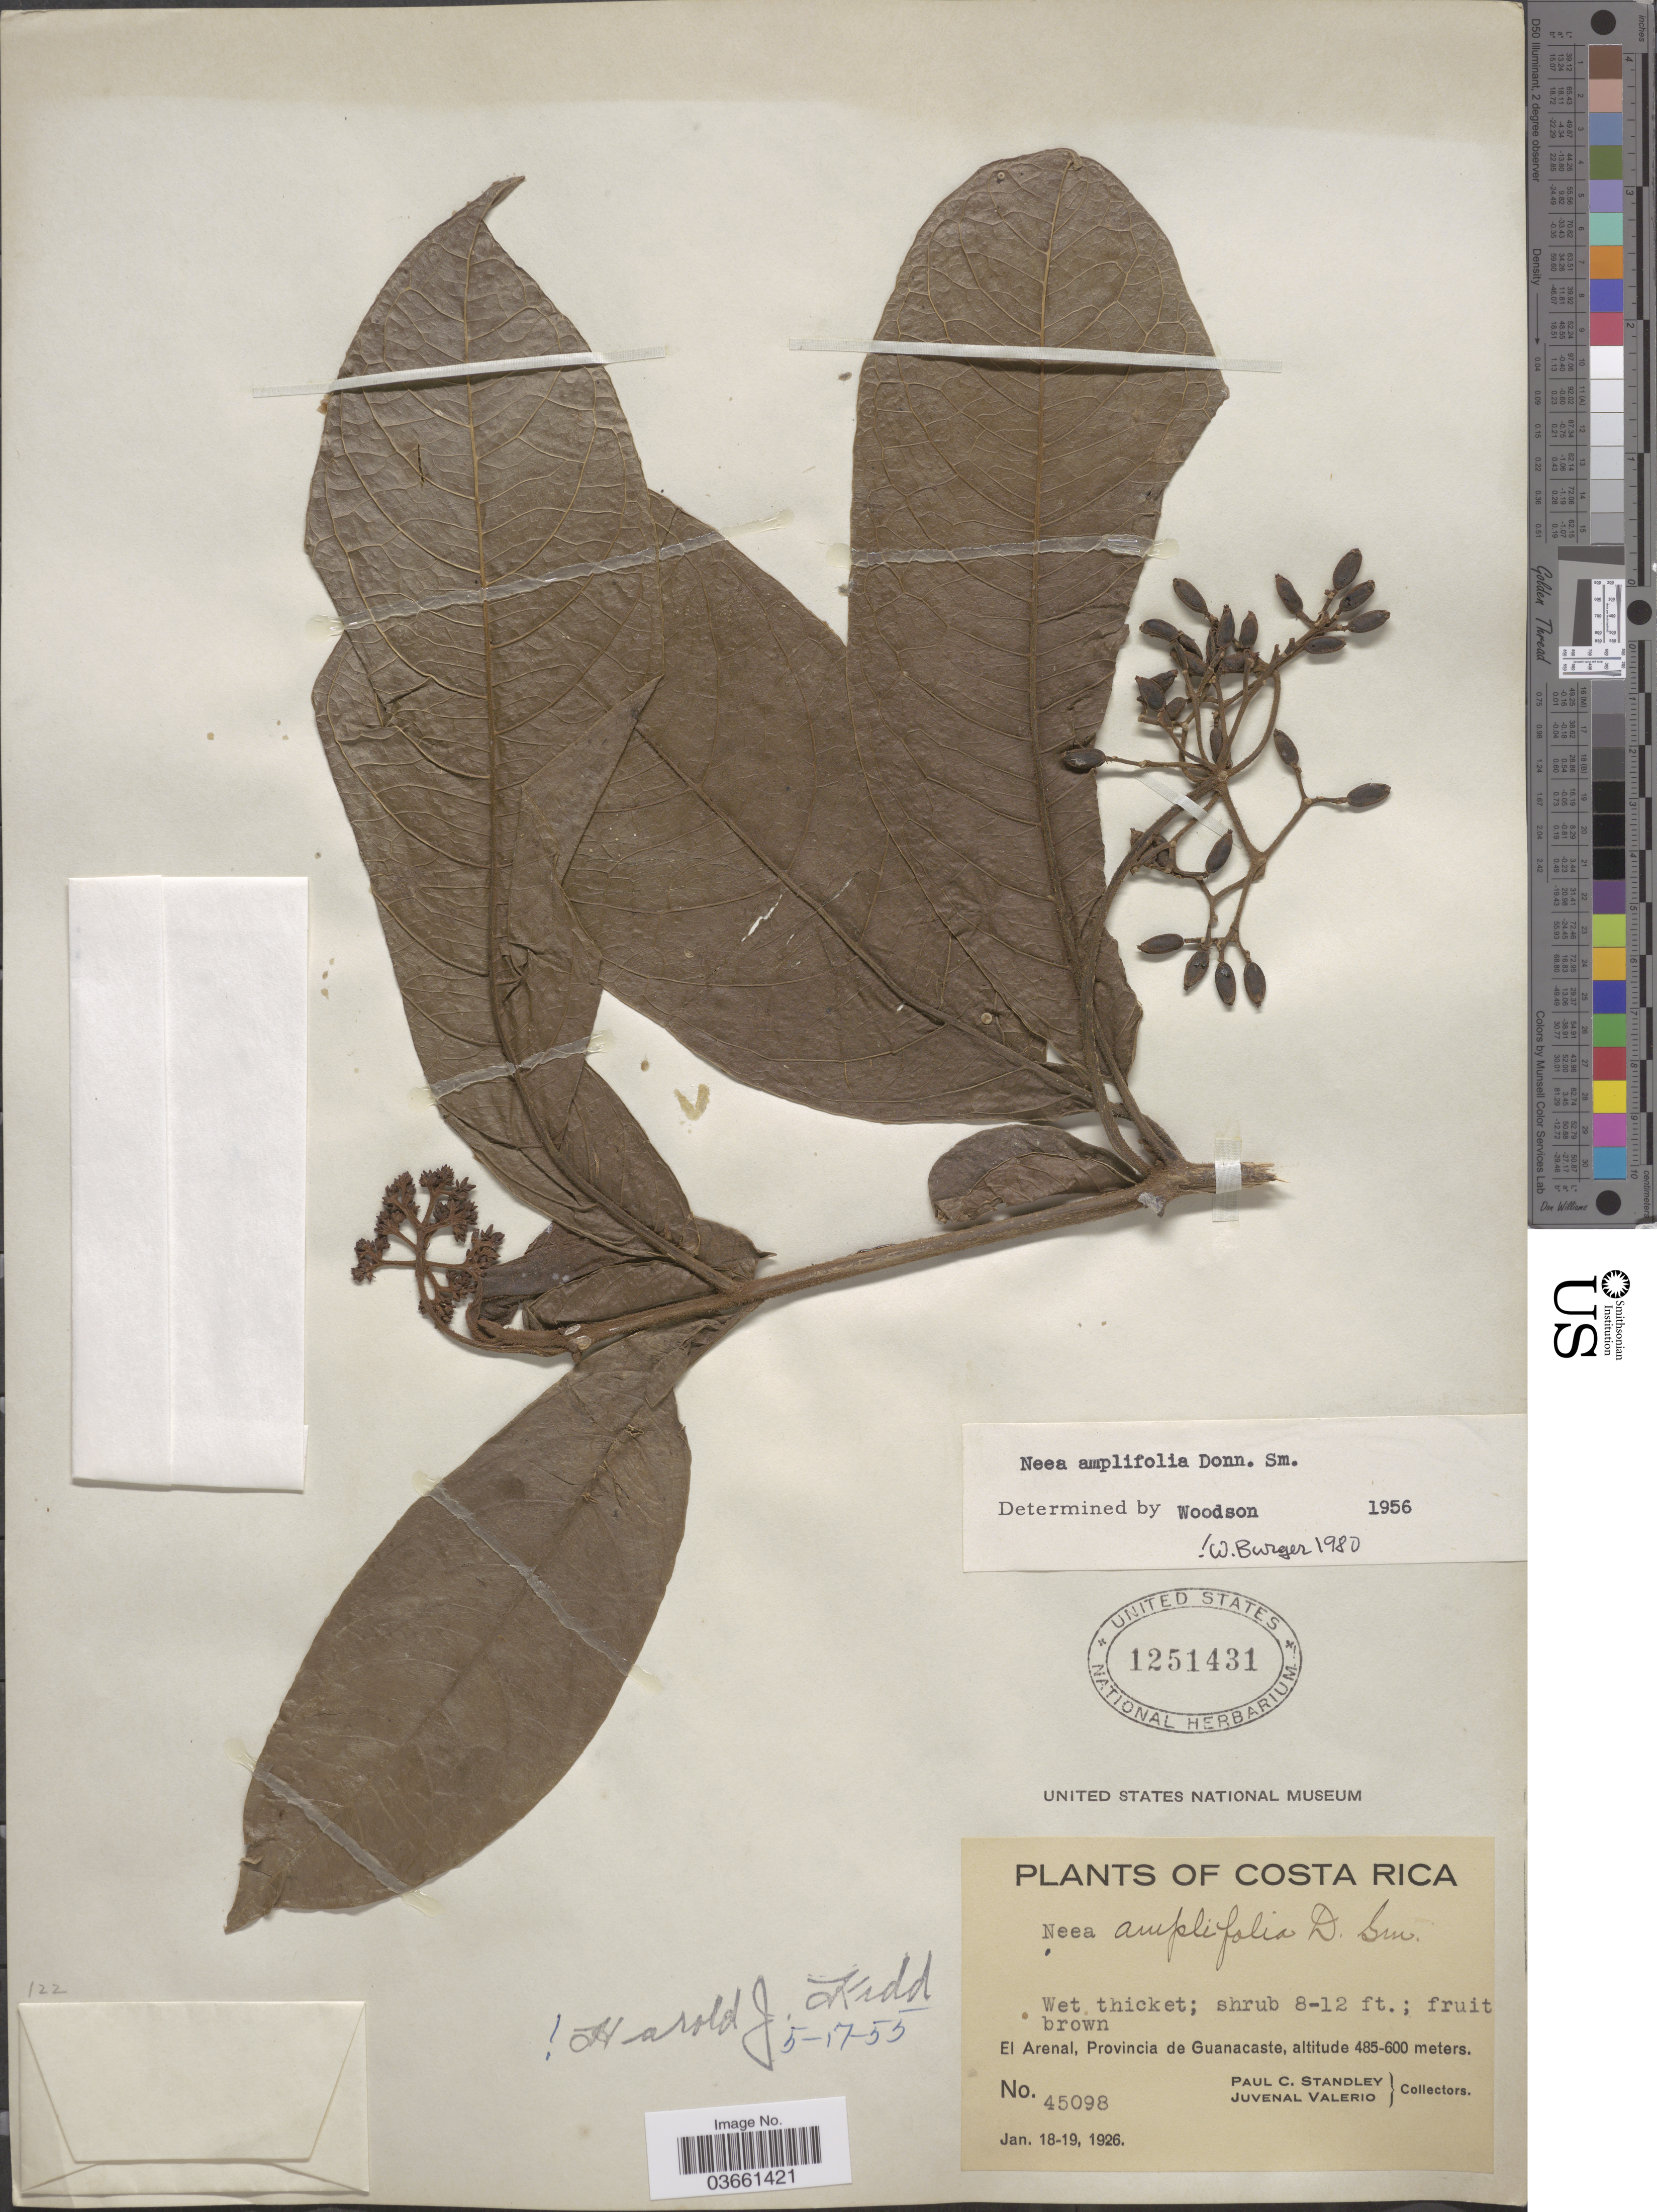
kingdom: Plantae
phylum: Tracheophyta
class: Magnoliopsida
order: Caryophyllales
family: Nyctaginaceae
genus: Neea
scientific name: Neea amplifolia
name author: Donn. Sm.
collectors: P. C. Standley & J. Valerio R.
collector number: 45098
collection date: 1926-01-18/1926-01-19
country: Costa Rica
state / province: Guanacaste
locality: El Arenal.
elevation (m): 485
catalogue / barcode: US 1251431